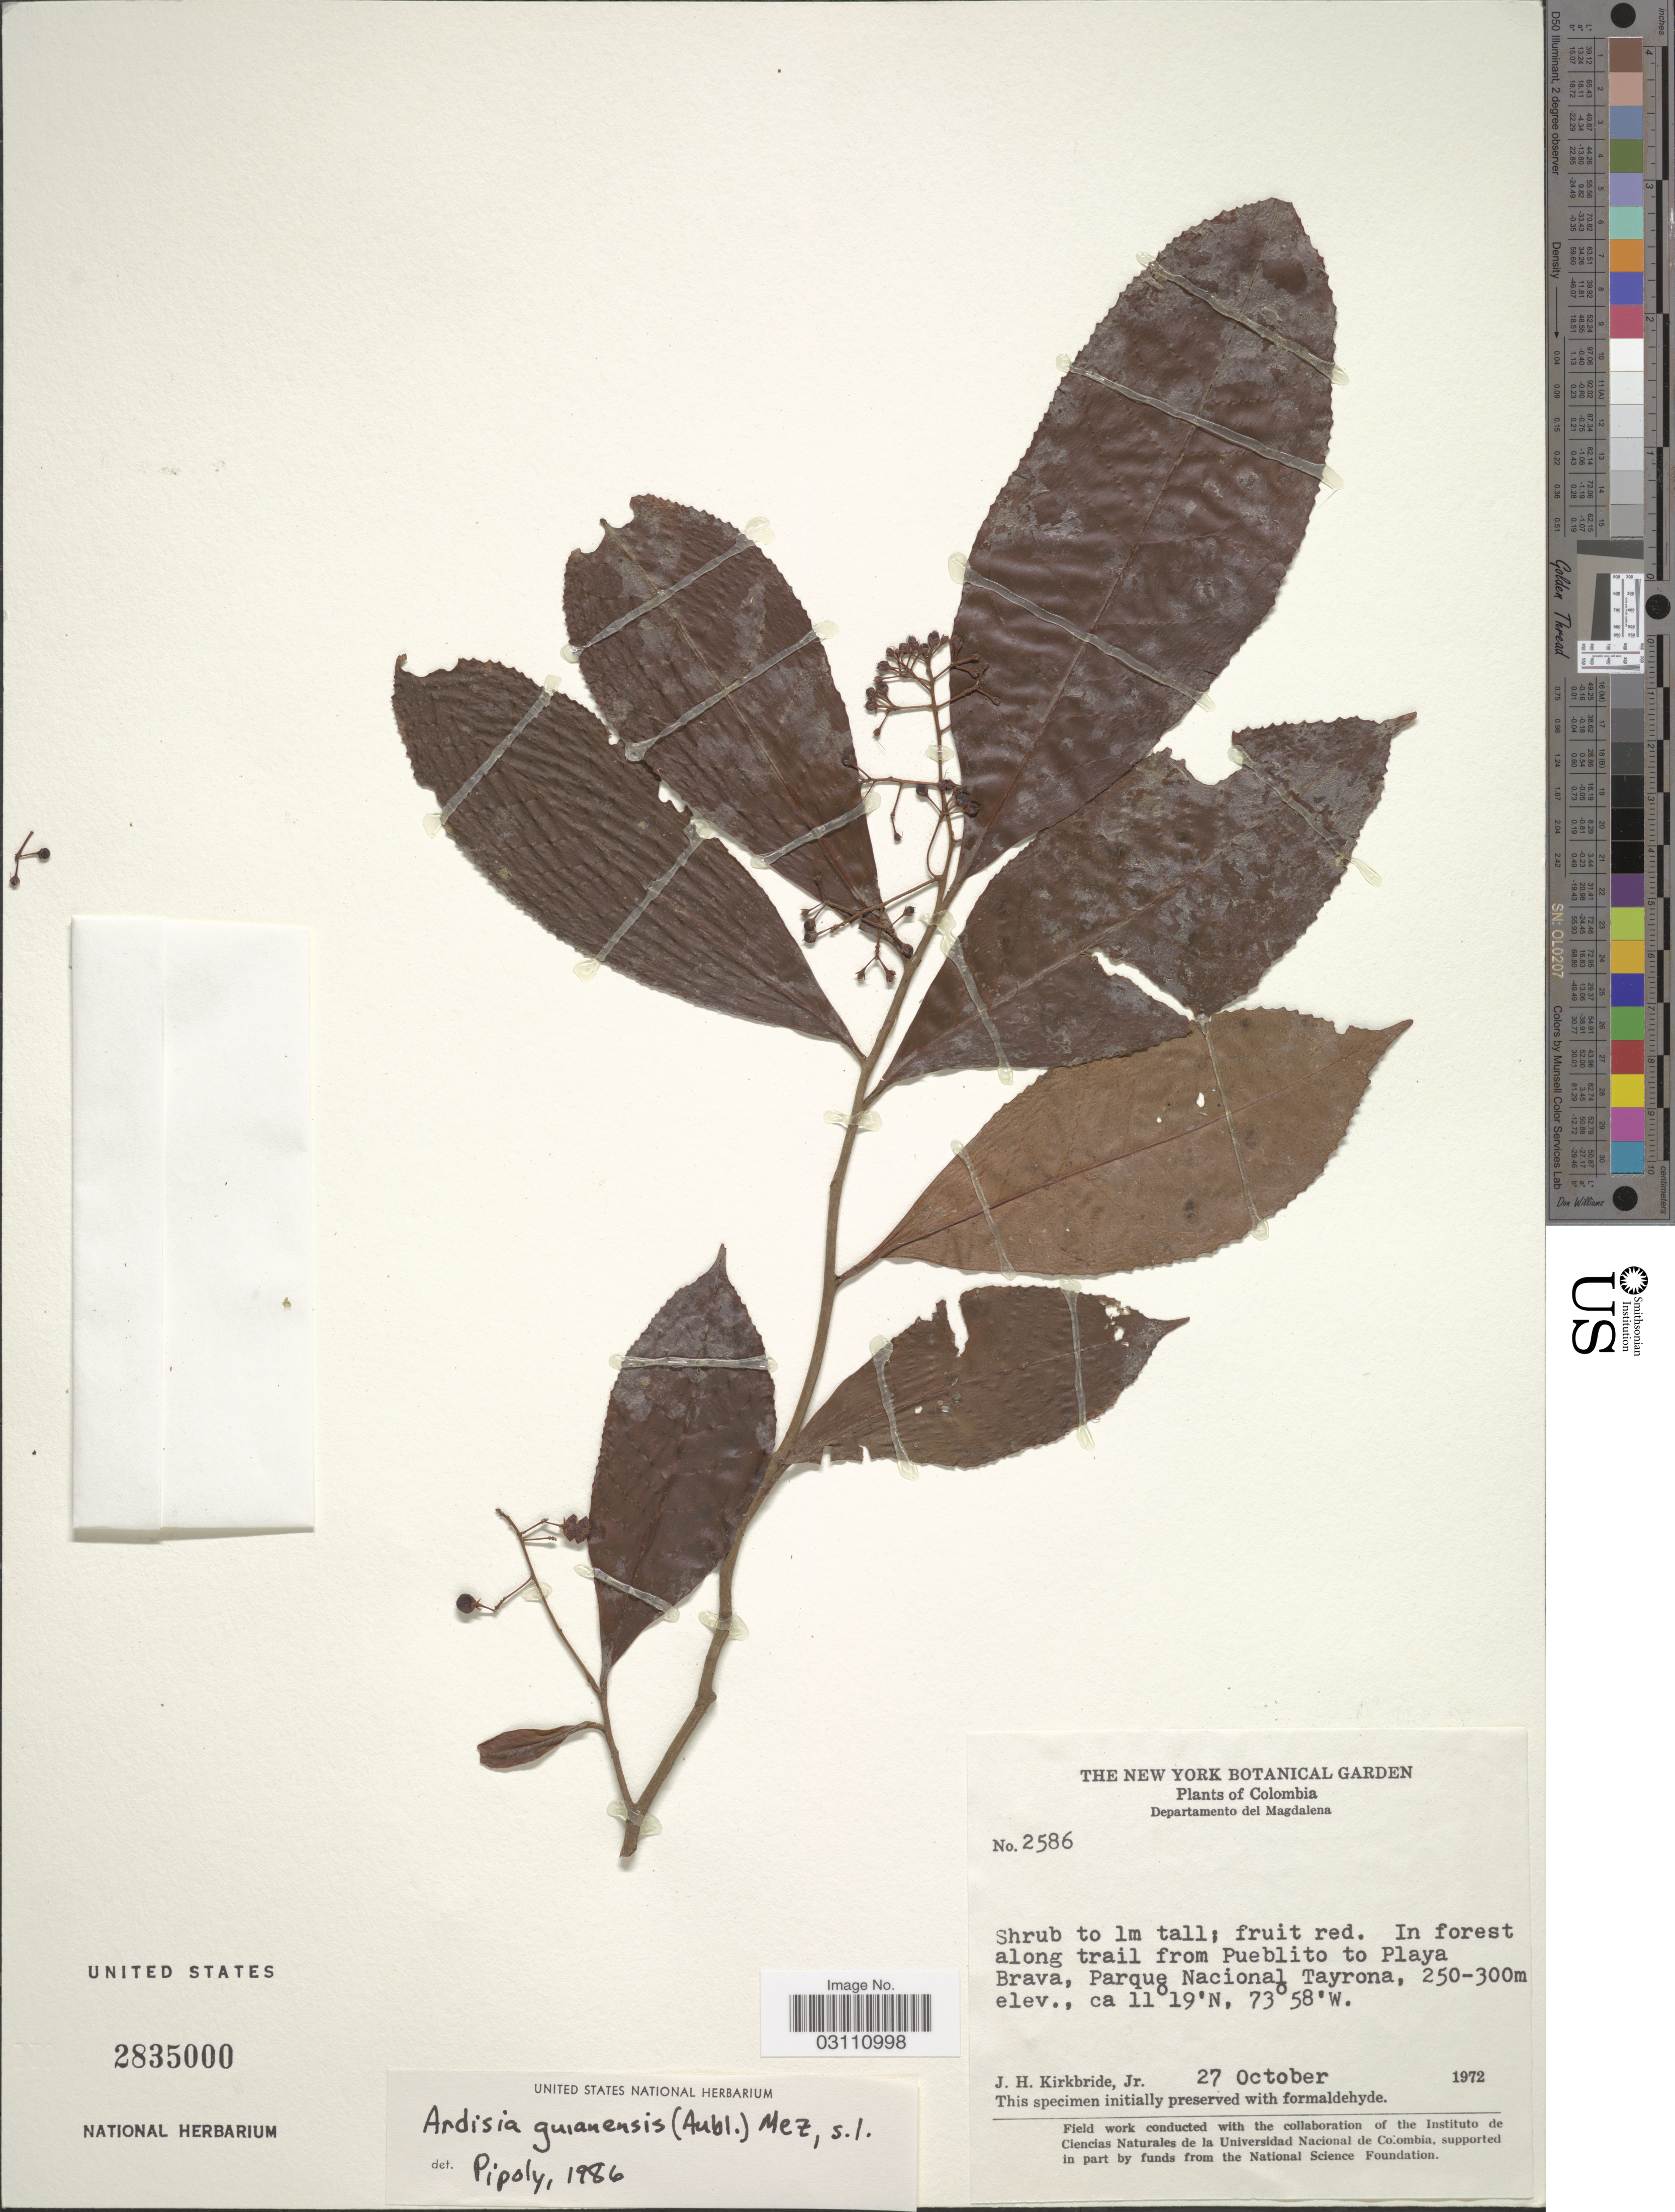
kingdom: Plantae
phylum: Tracheophyta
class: Magnoliopsida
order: Ericales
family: Primulaceae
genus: Ardisia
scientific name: Ardisia guianensis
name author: (Aubl.) Mez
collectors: J. H. Kirkbride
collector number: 2586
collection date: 1972-10-27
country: Colombia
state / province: Magdalena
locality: Departamento del Magdalena. In forest along trail from Pueblito to Playa Brava, Parque Nacional Tayrona.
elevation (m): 250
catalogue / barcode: US 2835000